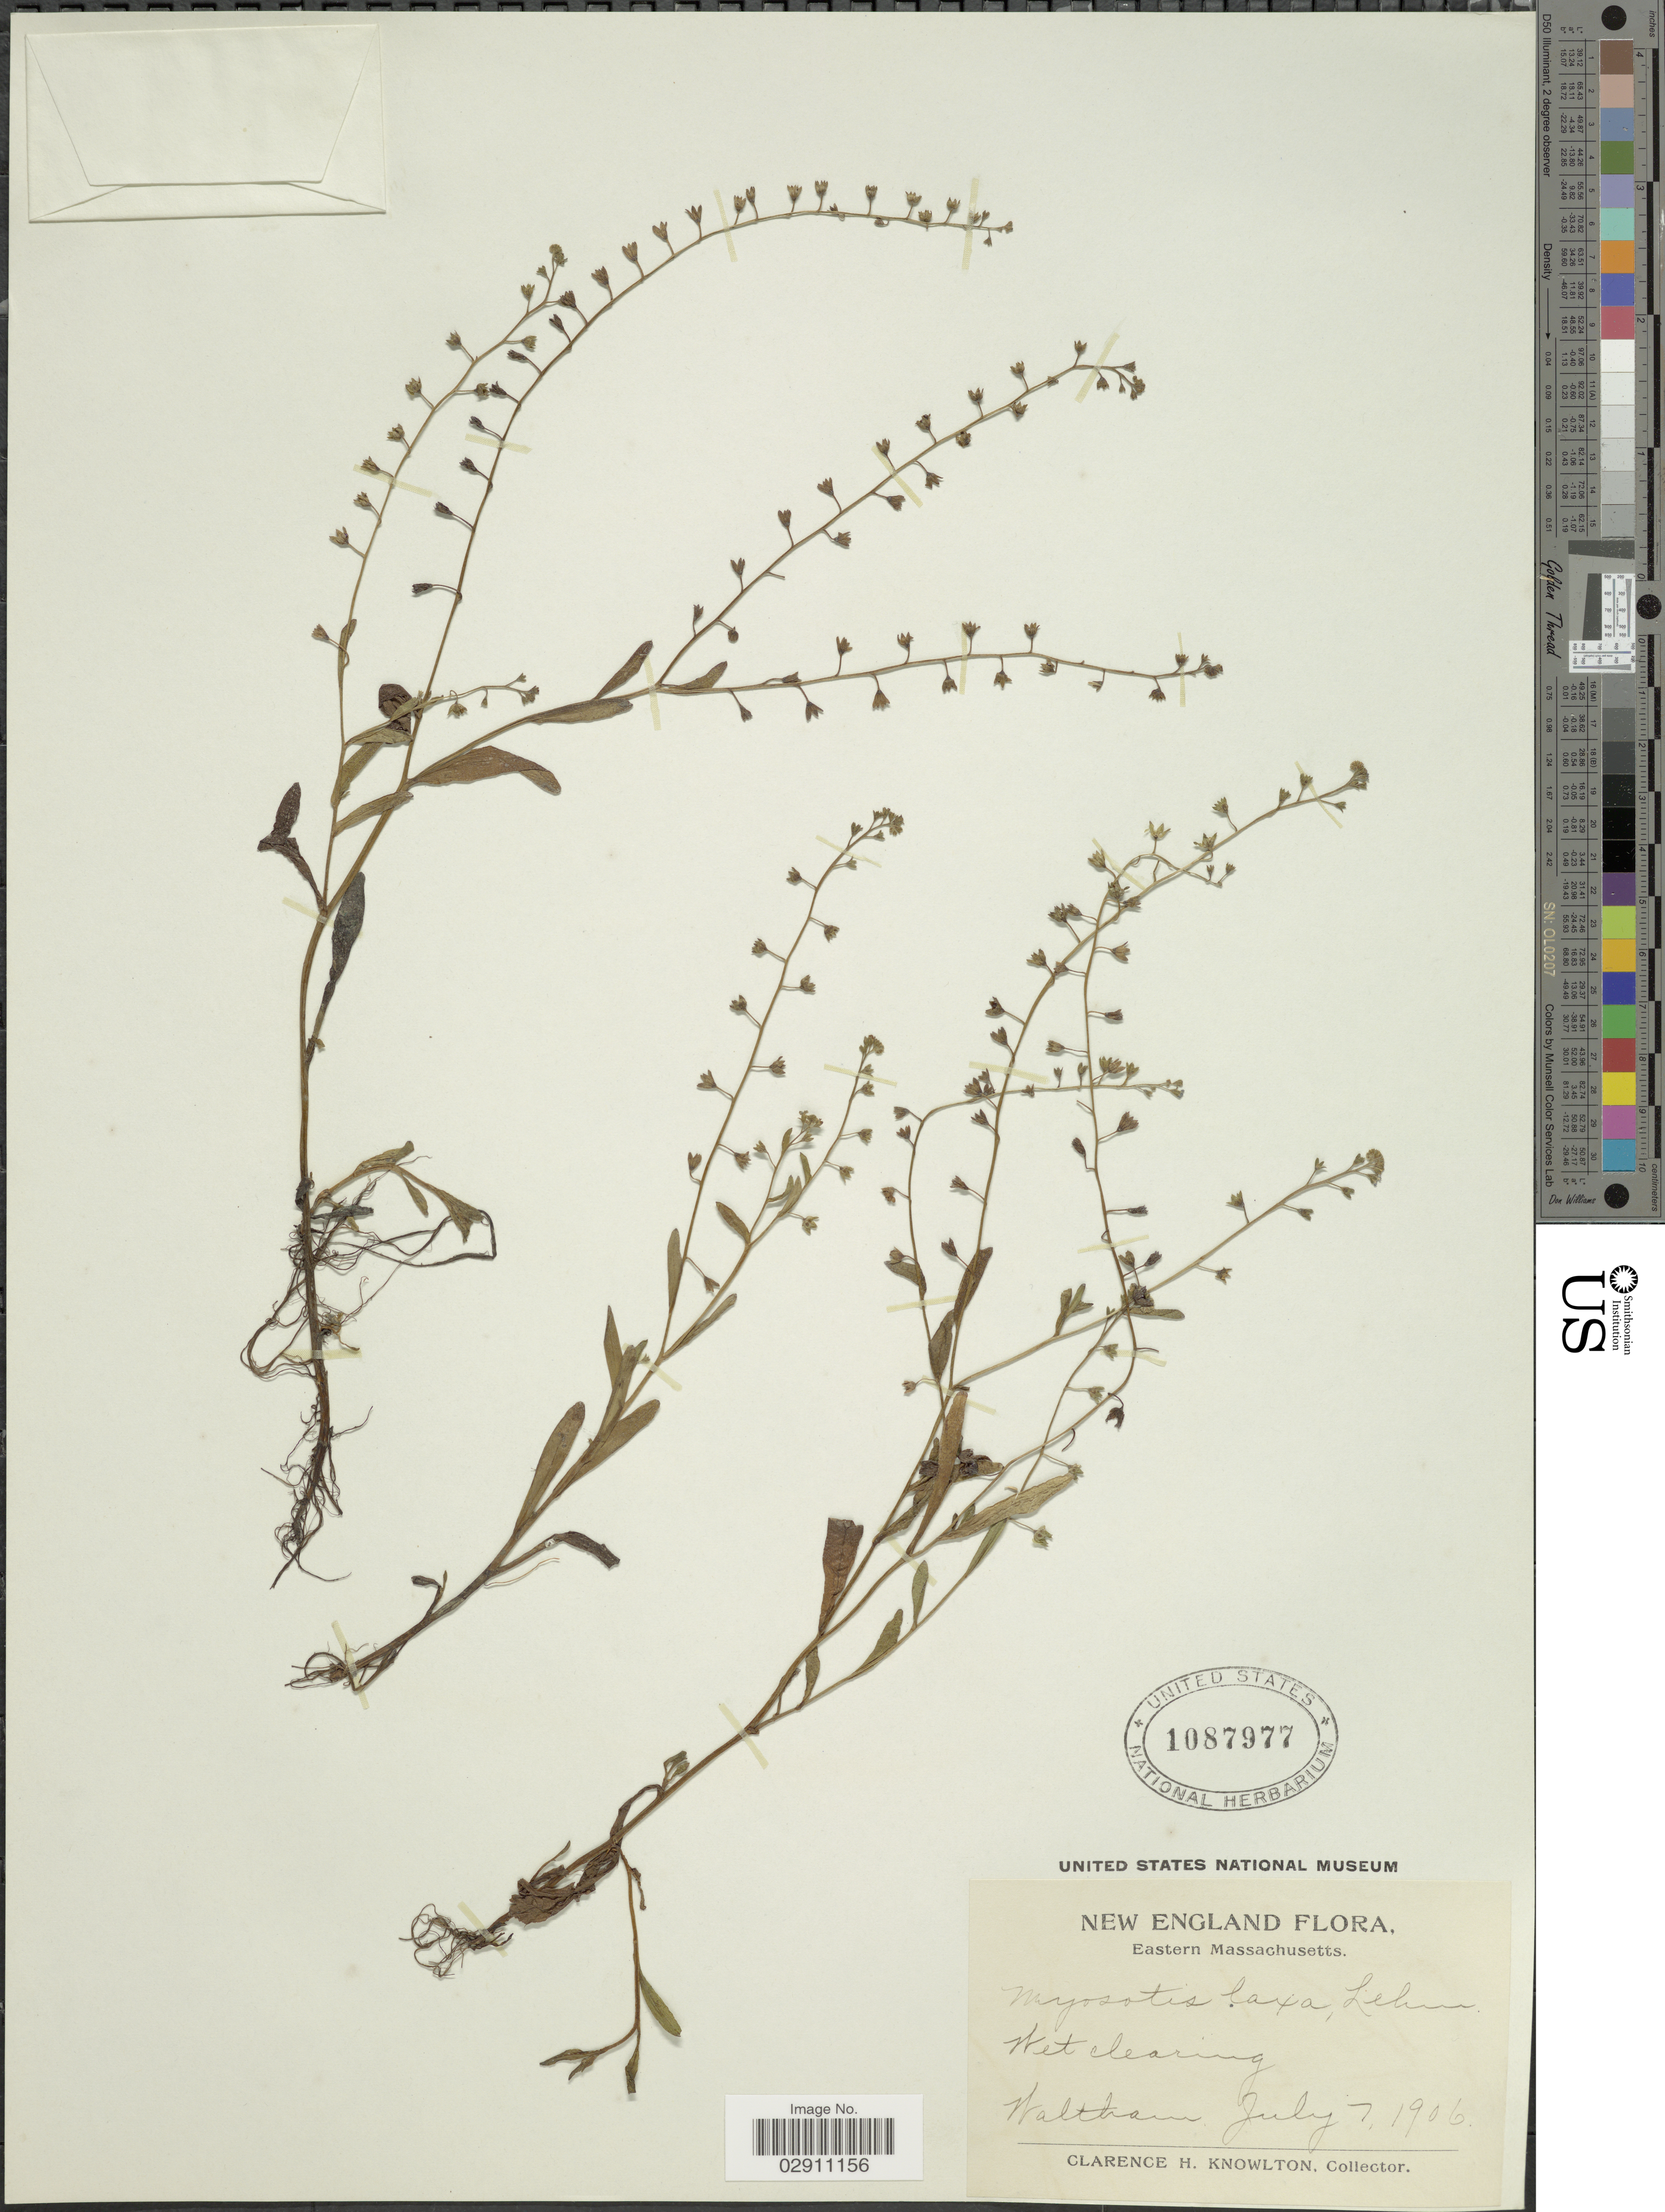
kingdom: Plantae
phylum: Tracheophyta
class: Magnoliopsida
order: Boraginales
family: Boraginaceae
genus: Myosotis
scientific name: Myosotis laxa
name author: F. Lehm.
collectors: C. H. Knowlton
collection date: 1906-07-07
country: United States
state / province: Massachusetts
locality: New England, Eastern Massachusetts, Waltham.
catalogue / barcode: US 1087977